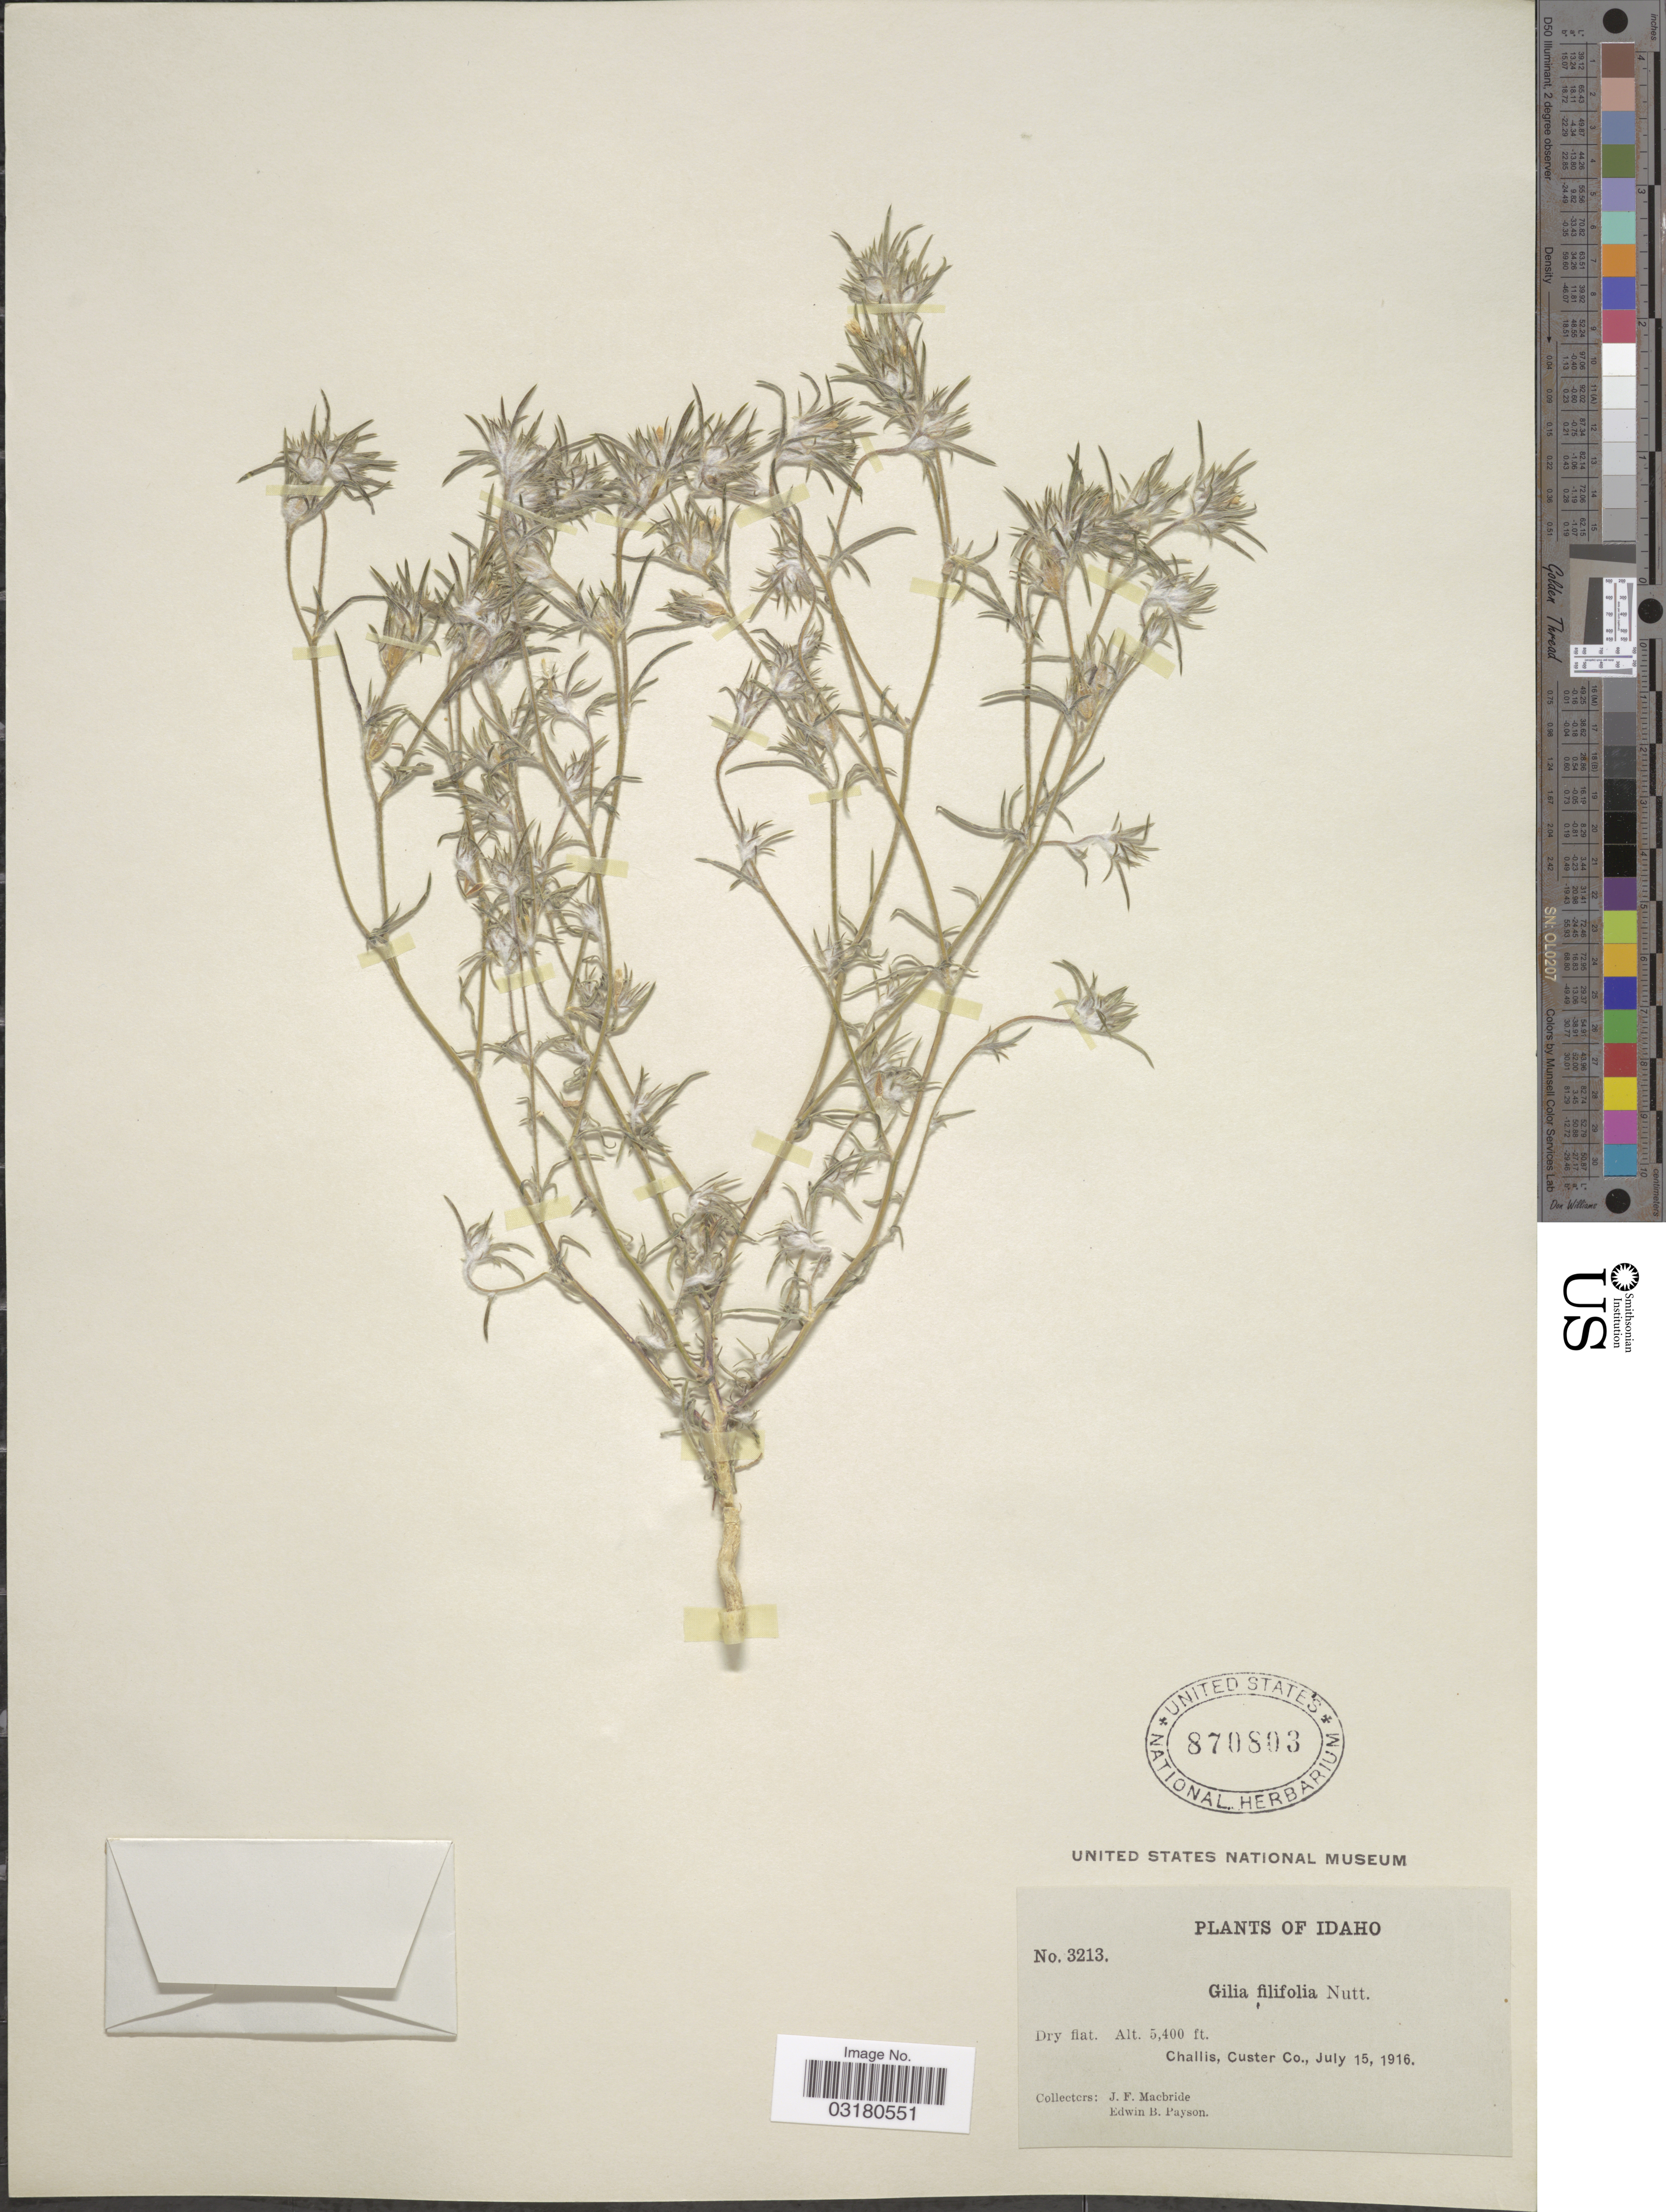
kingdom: Plantae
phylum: Tracheophyta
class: Magnoliopsida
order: Ericales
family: Polemoniaceae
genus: Eriastrum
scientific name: Eriastrum wilcoxii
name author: (A. Nelson) H. Mason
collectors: J. F. Macbride & E. B. Payson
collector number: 3213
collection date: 1916-07-15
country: United States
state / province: Idaho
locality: Challis, Custer Co.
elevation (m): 1646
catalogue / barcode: US 870803